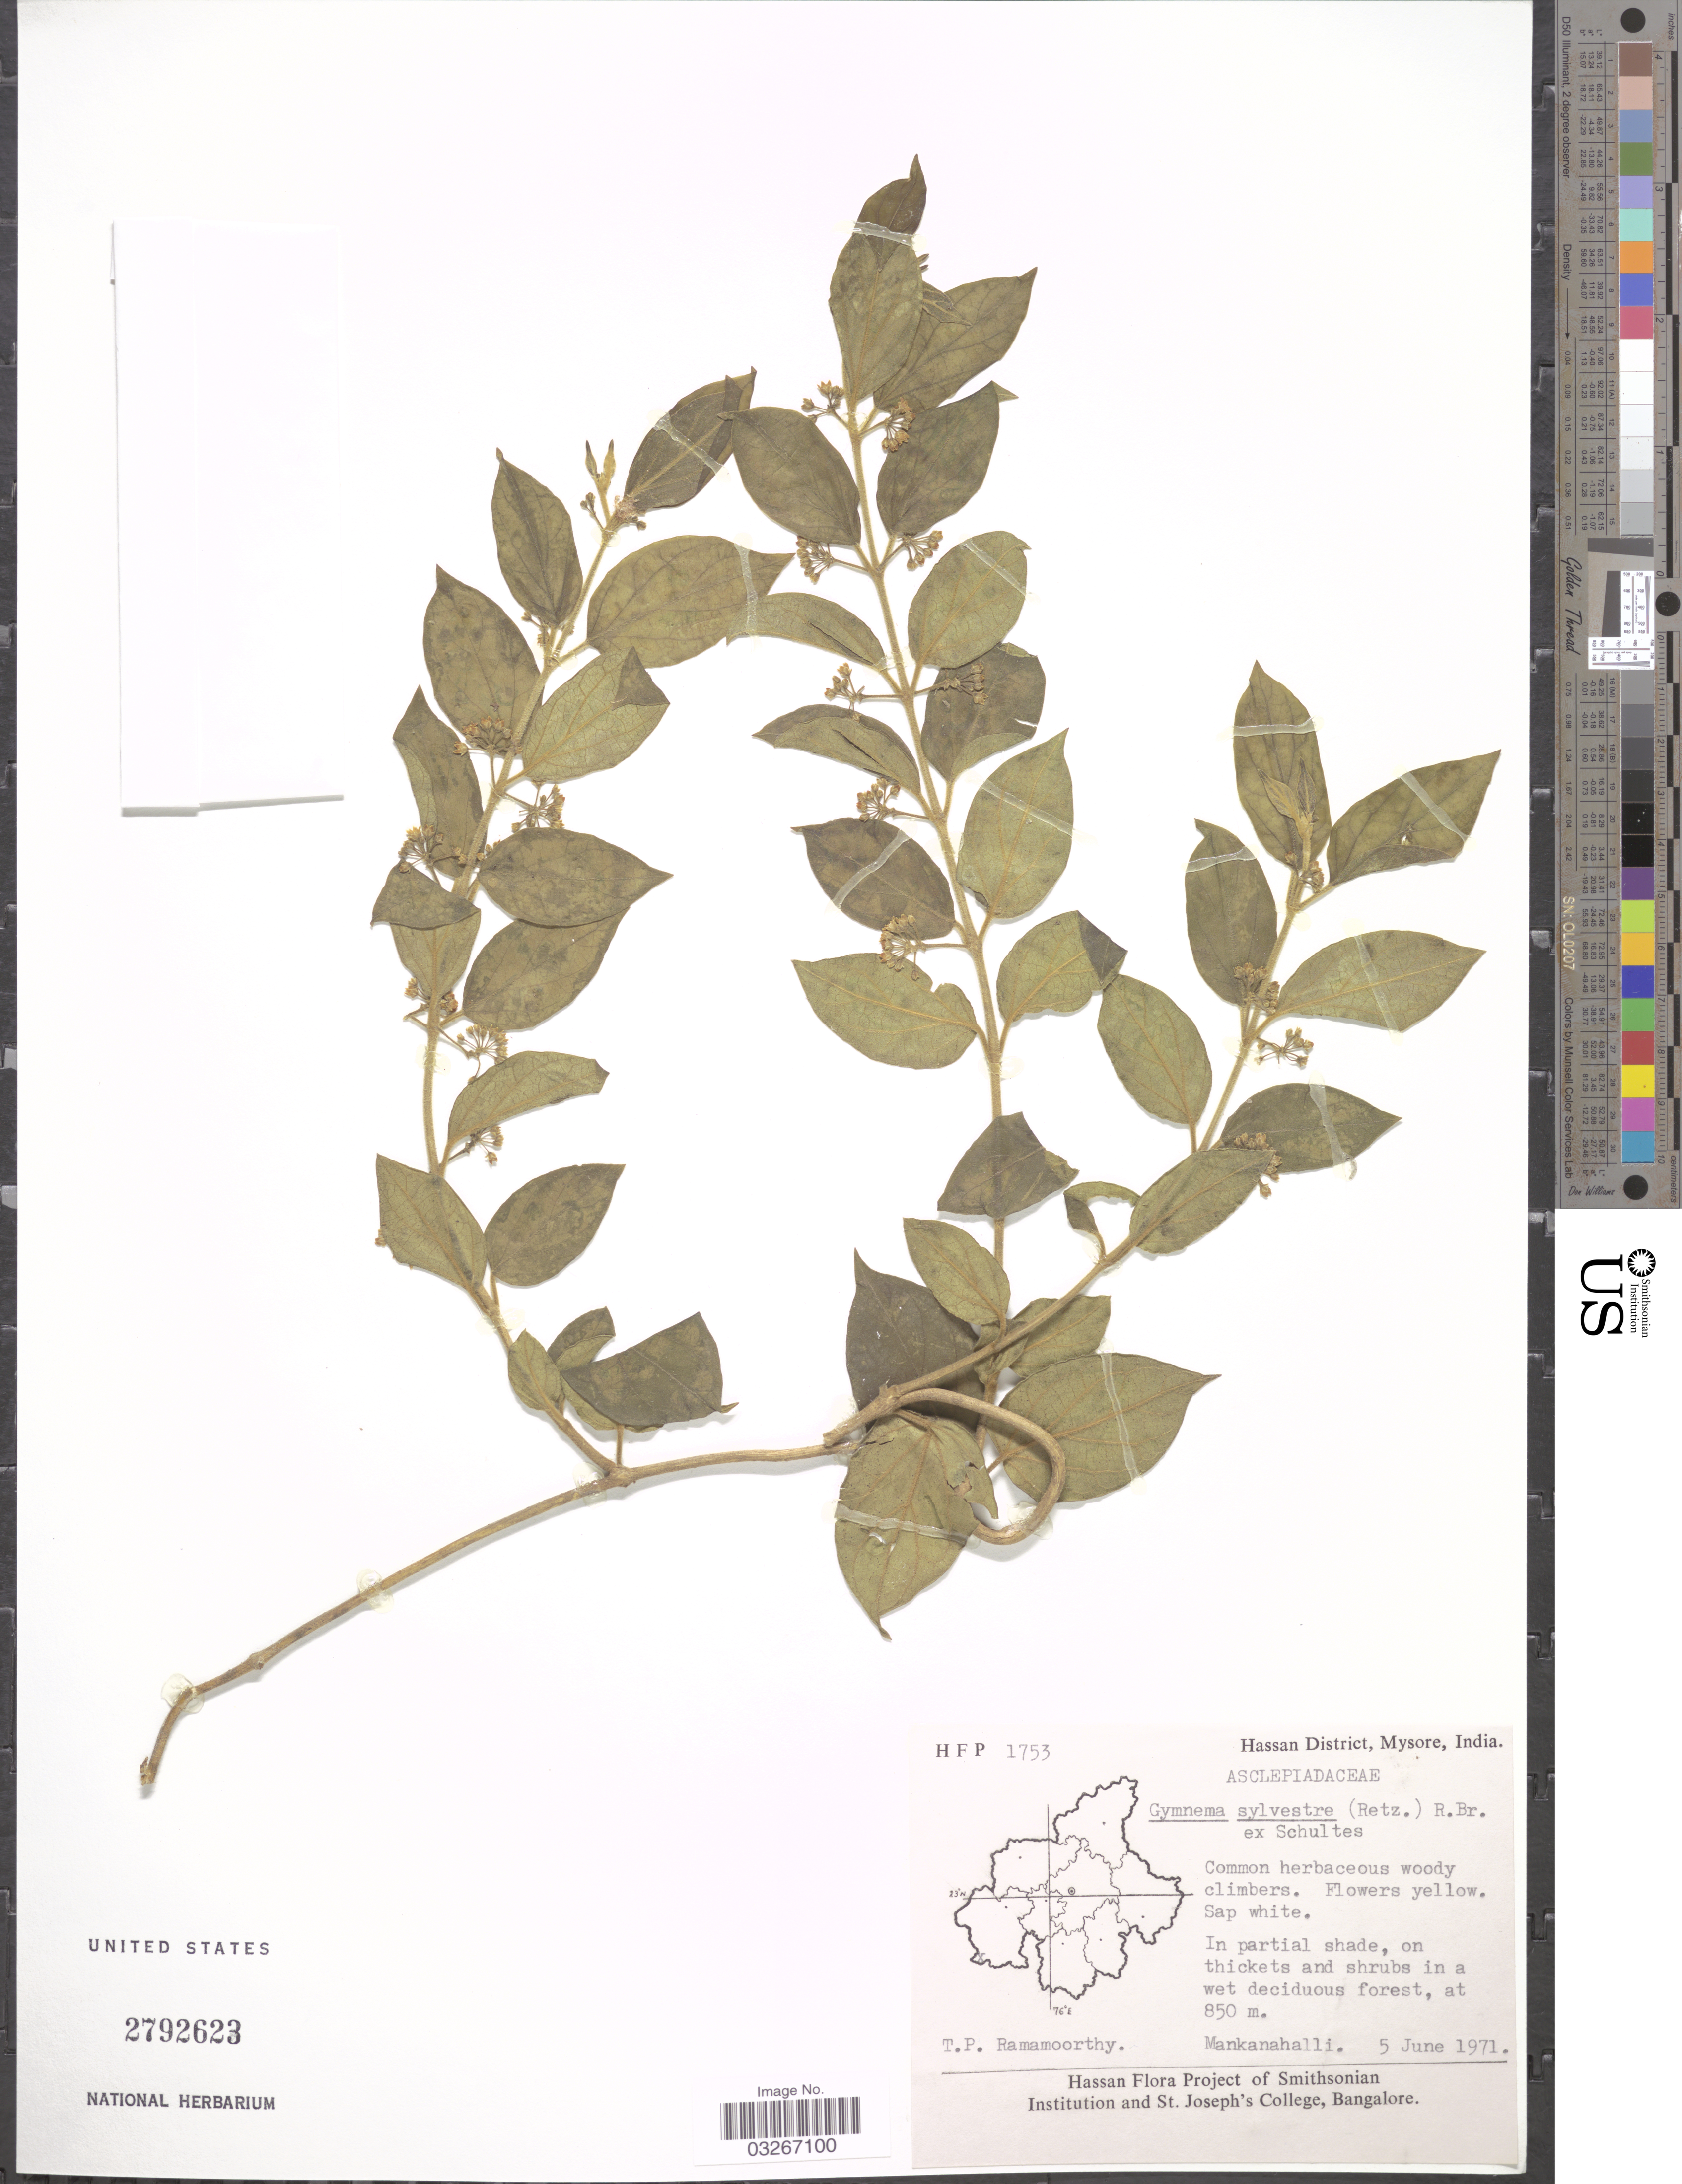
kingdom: Plantae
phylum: Tracheophyta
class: Magnoliopsida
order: Gentianales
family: Apocynaceae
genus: Gymnema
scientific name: Gymnema sylvestre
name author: (Retz.) R. Br. ex Schult. in Roem. & Schult.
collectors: T. P. Ramamoorthy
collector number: HFP1753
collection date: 1971-06-05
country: India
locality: Hassan District, Mysore. Mankanahalli.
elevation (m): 850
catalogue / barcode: US 2792623